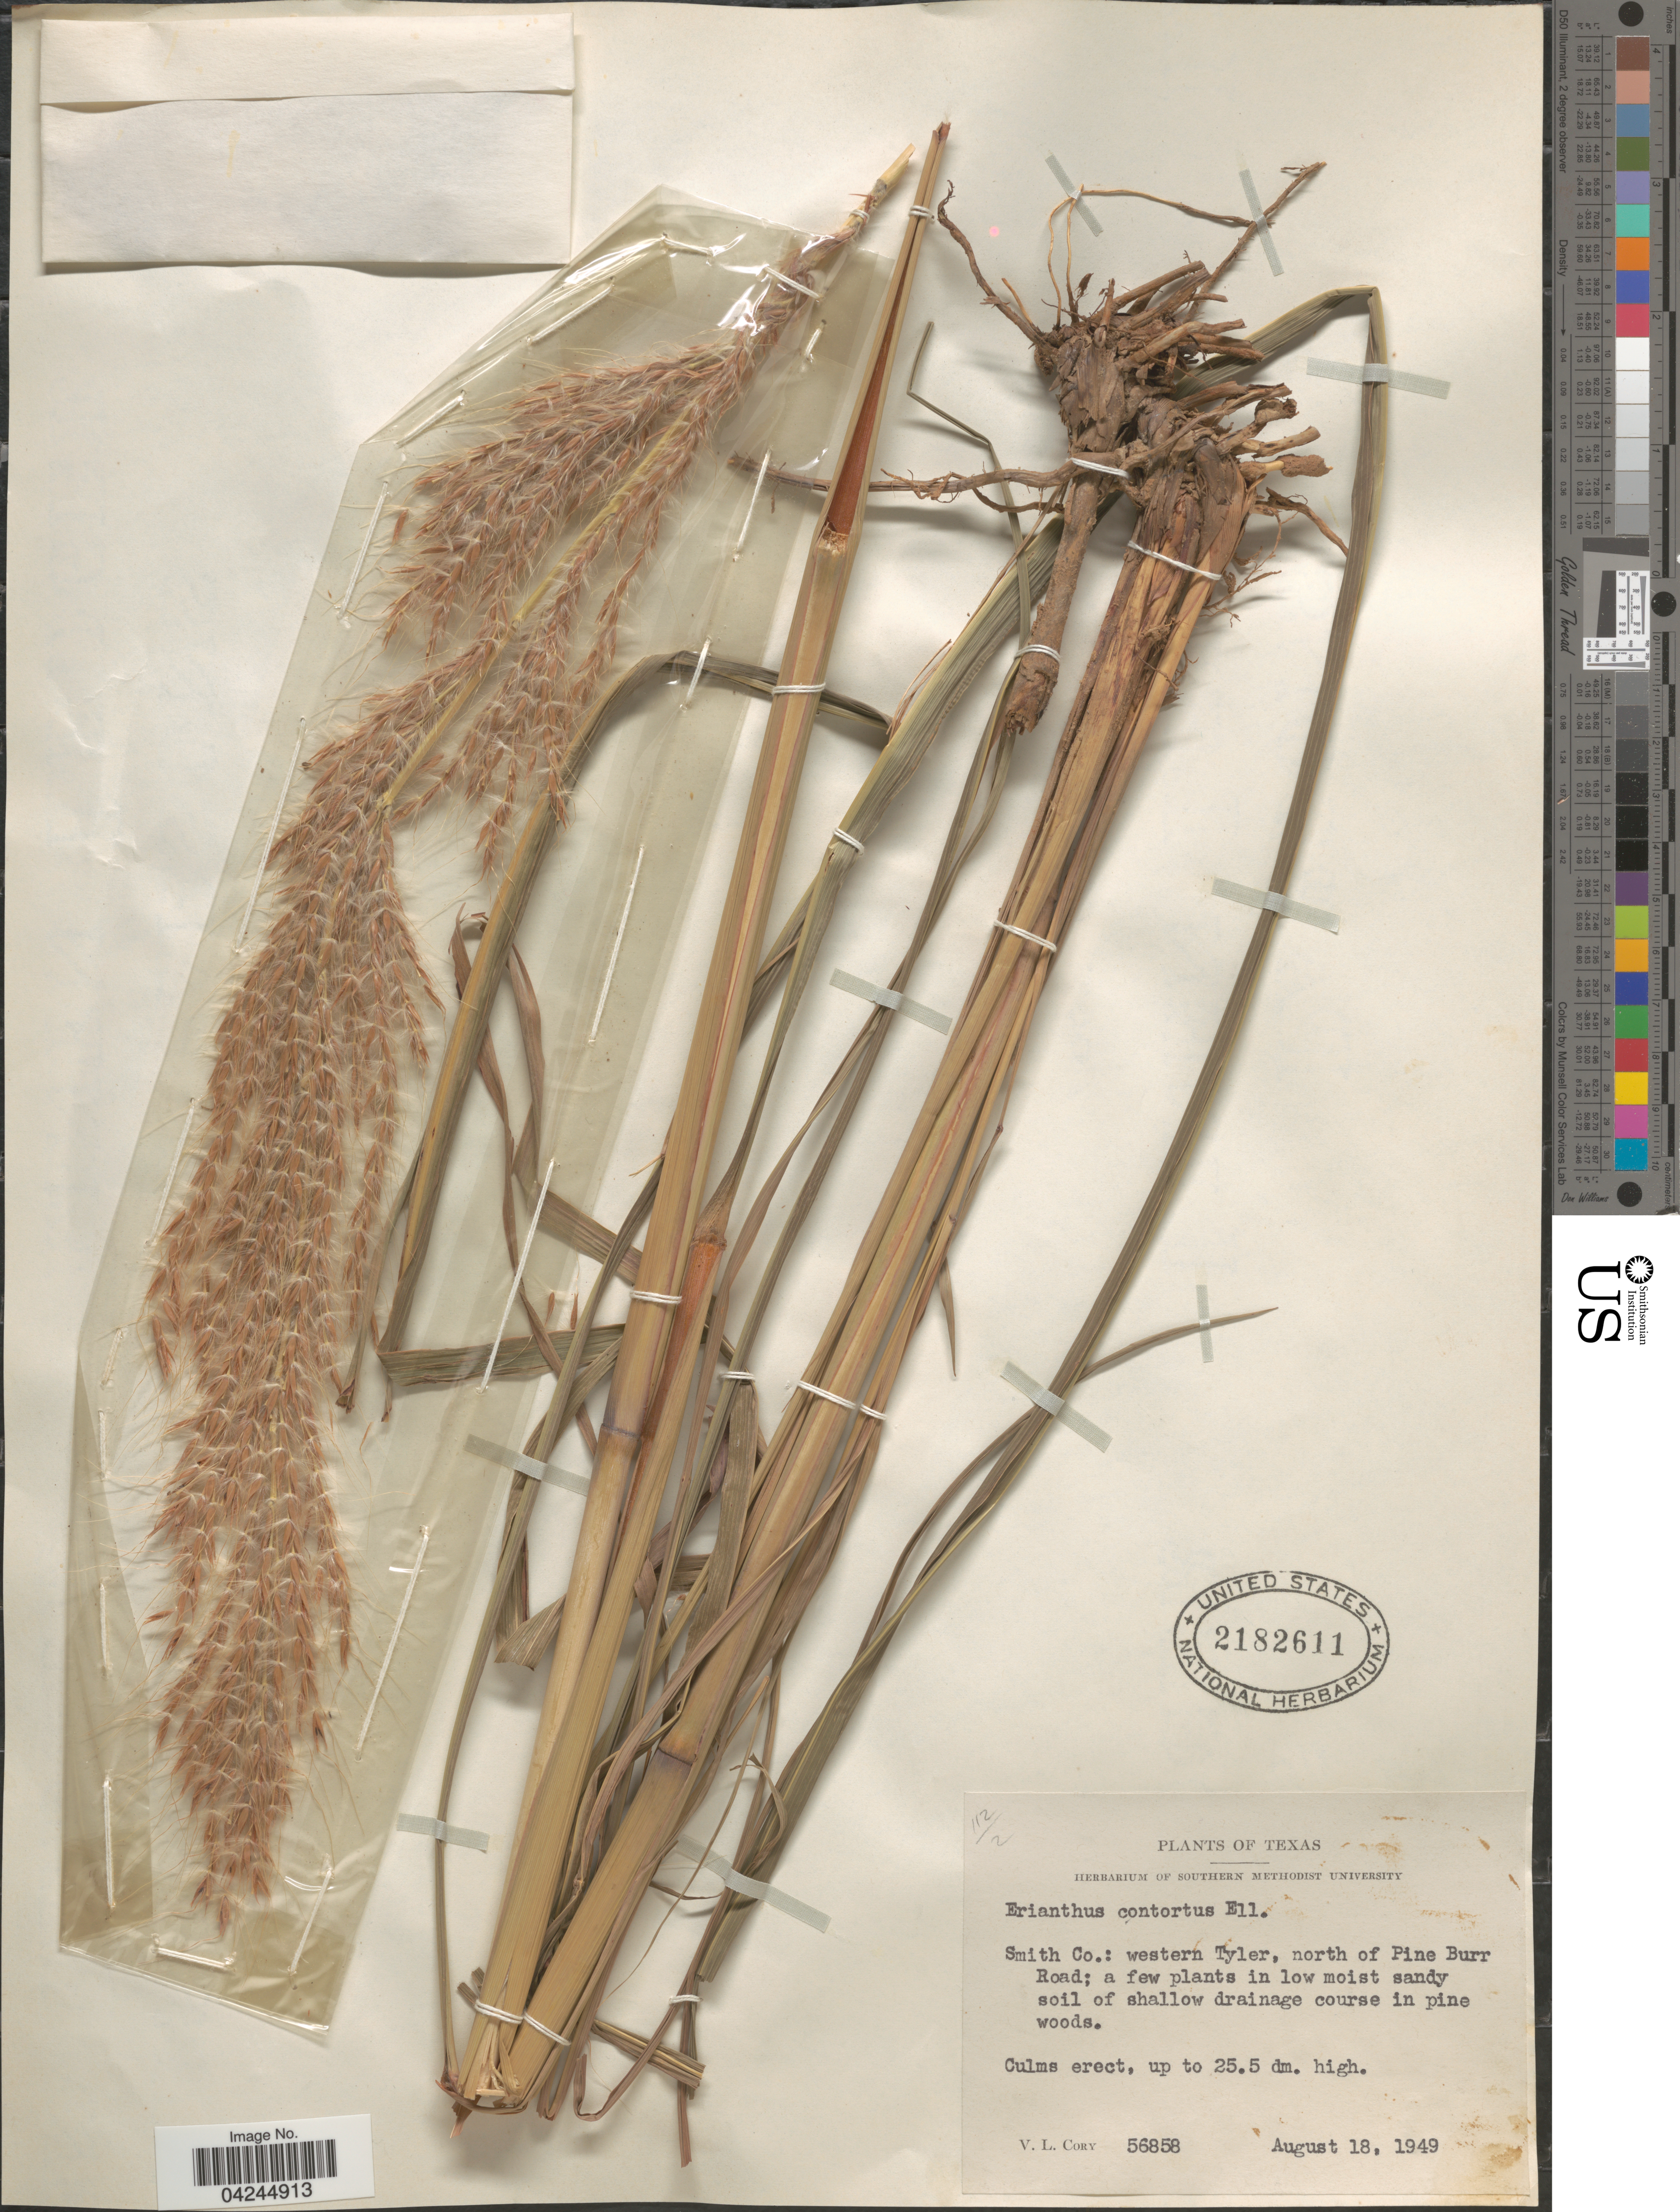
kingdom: Plantae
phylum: Tracheophyta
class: Liliopsida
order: Poales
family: Poaceae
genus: Erianthus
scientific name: Erianthus brevibarbis var. contortus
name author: (Elliott) D.B. Ward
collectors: V. Cory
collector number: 56858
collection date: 1949-08-18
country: United States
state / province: Texas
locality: Smith Co.: western Tyler, north of Pine Burr Road; a few plants in low moist sandy soil of shallow drainage course in pine woods.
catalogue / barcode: US 2182611